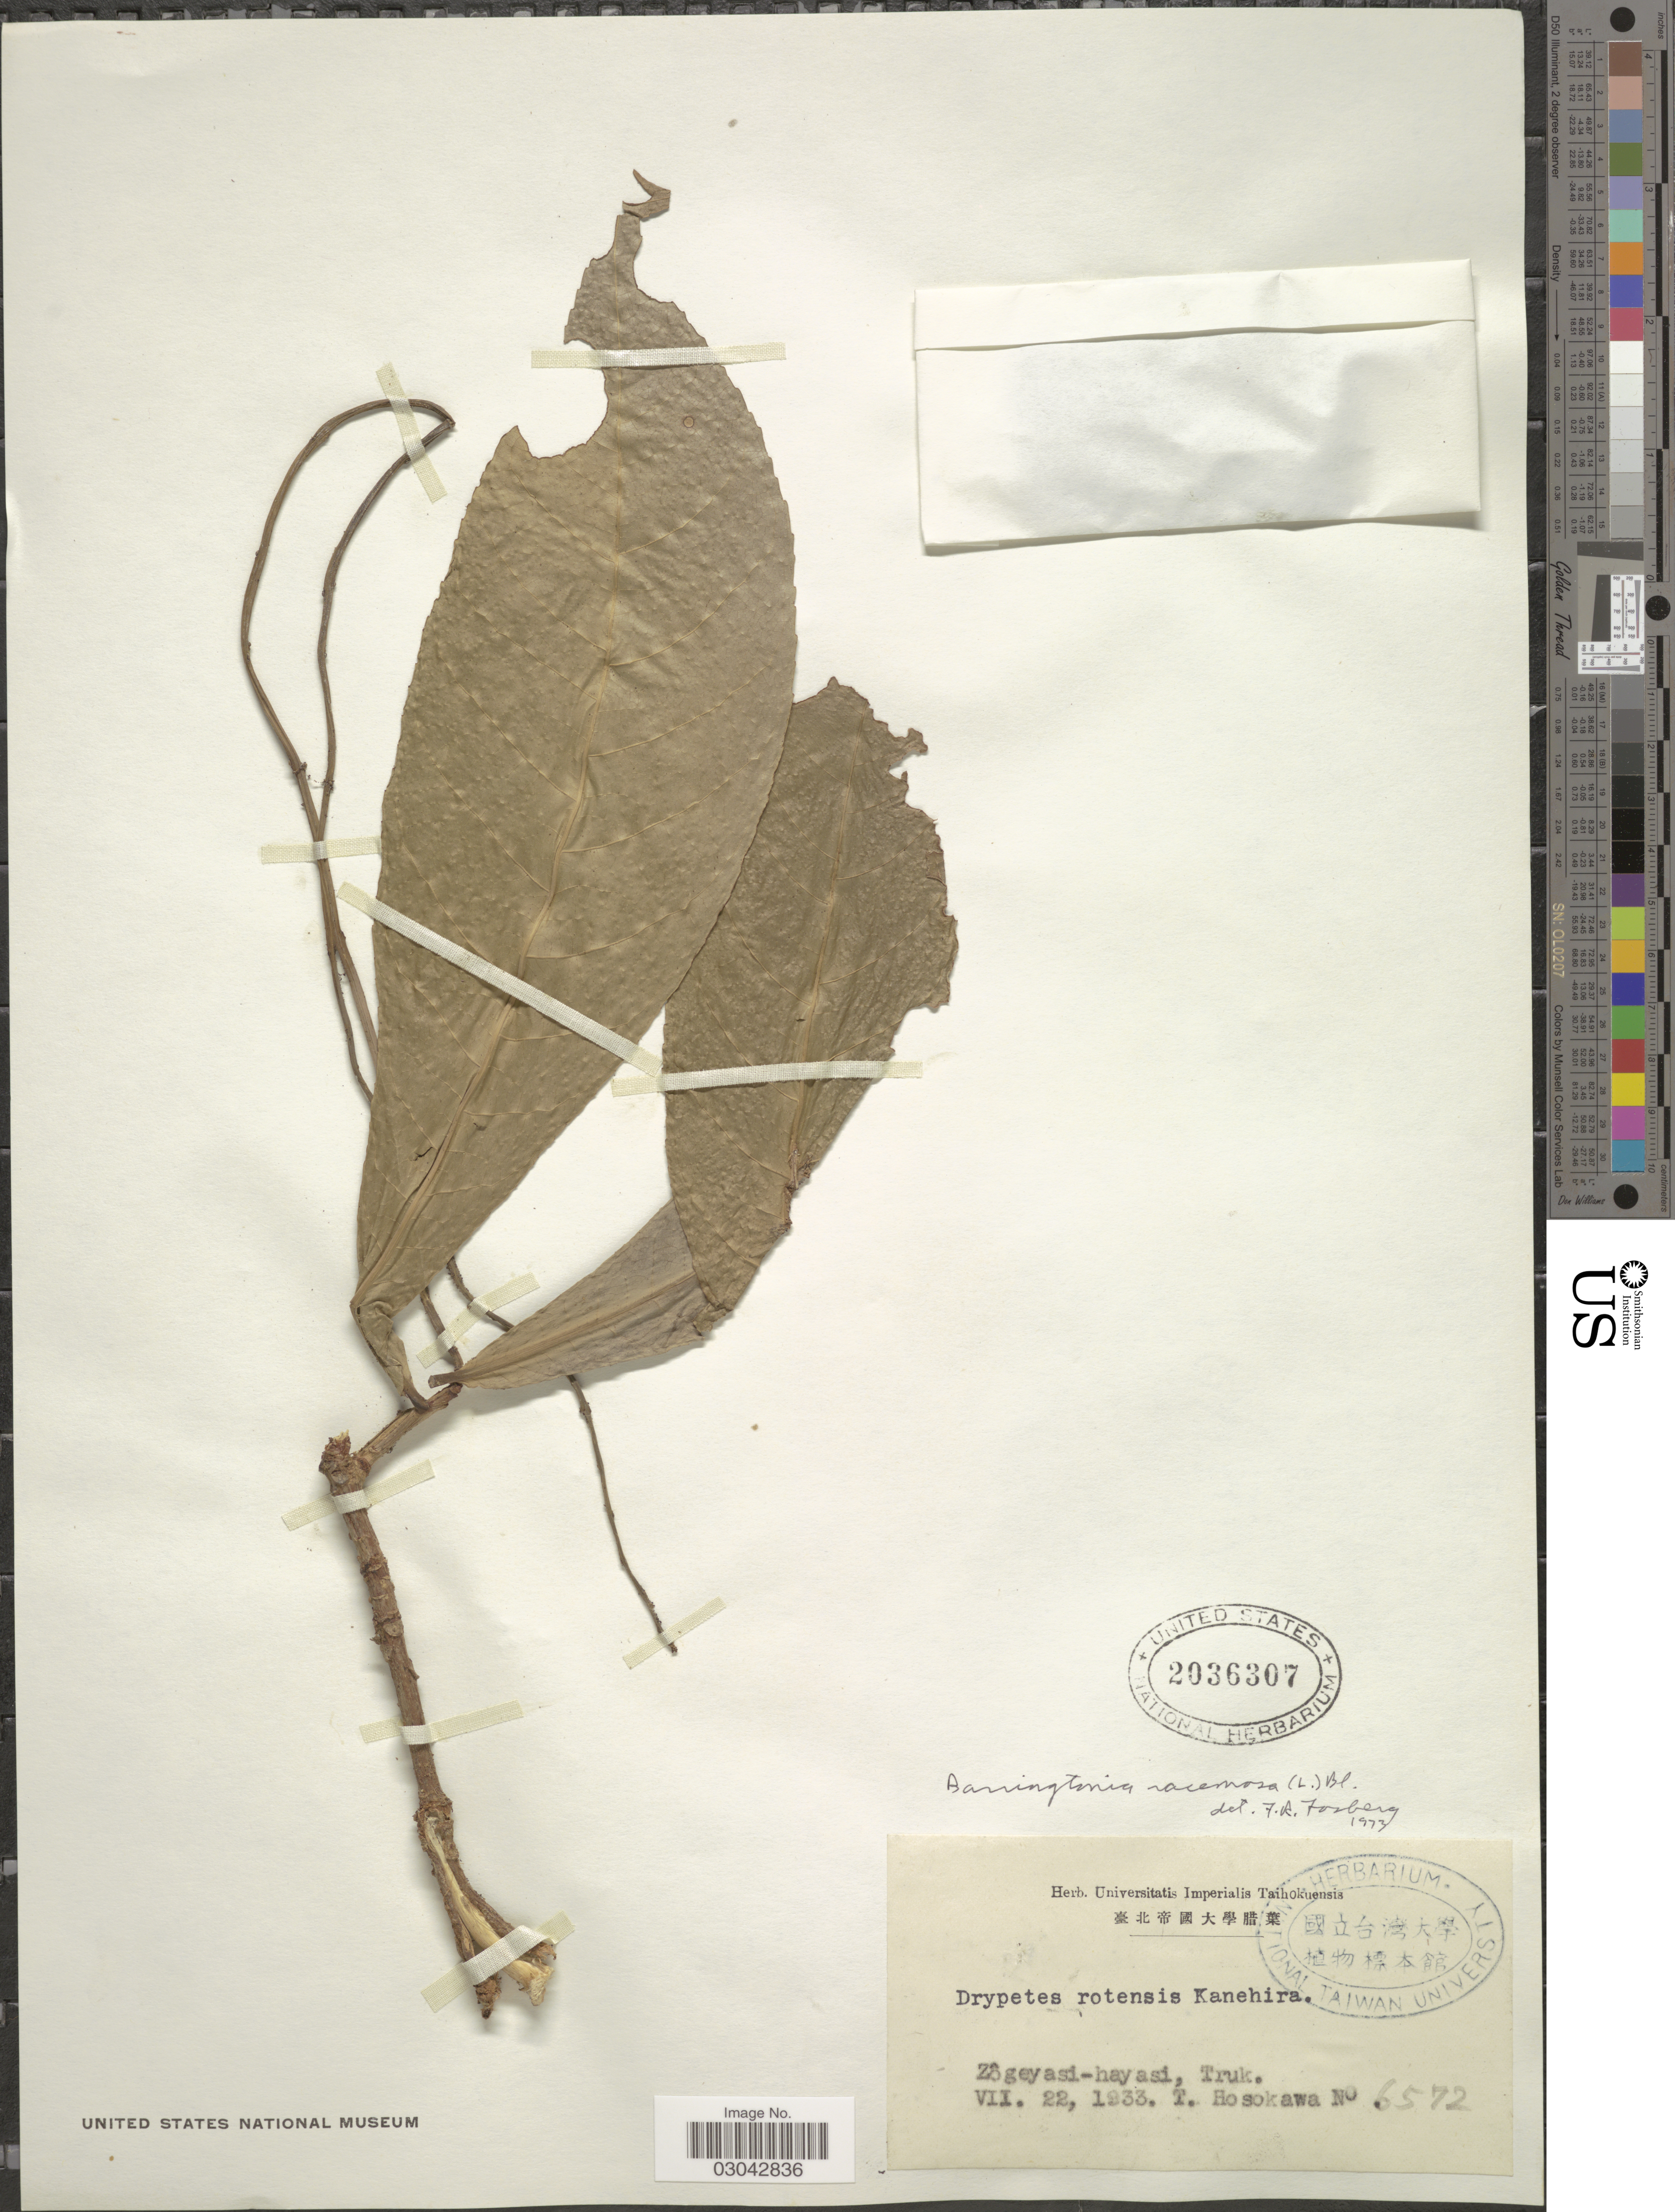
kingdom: Plantae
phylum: Tracheophyta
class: Magnoliopsida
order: Ericales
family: Lecythidaceae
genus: Barringtonia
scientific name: Barringtonia racemosa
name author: (L.) Spreng.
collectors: T. Hosokawa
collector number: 6572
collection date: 1933-07-22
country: Micronesia, Federated States of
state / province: Truk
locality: Zôgeyasi-hayasi, Truk.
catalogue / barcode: US 2036307